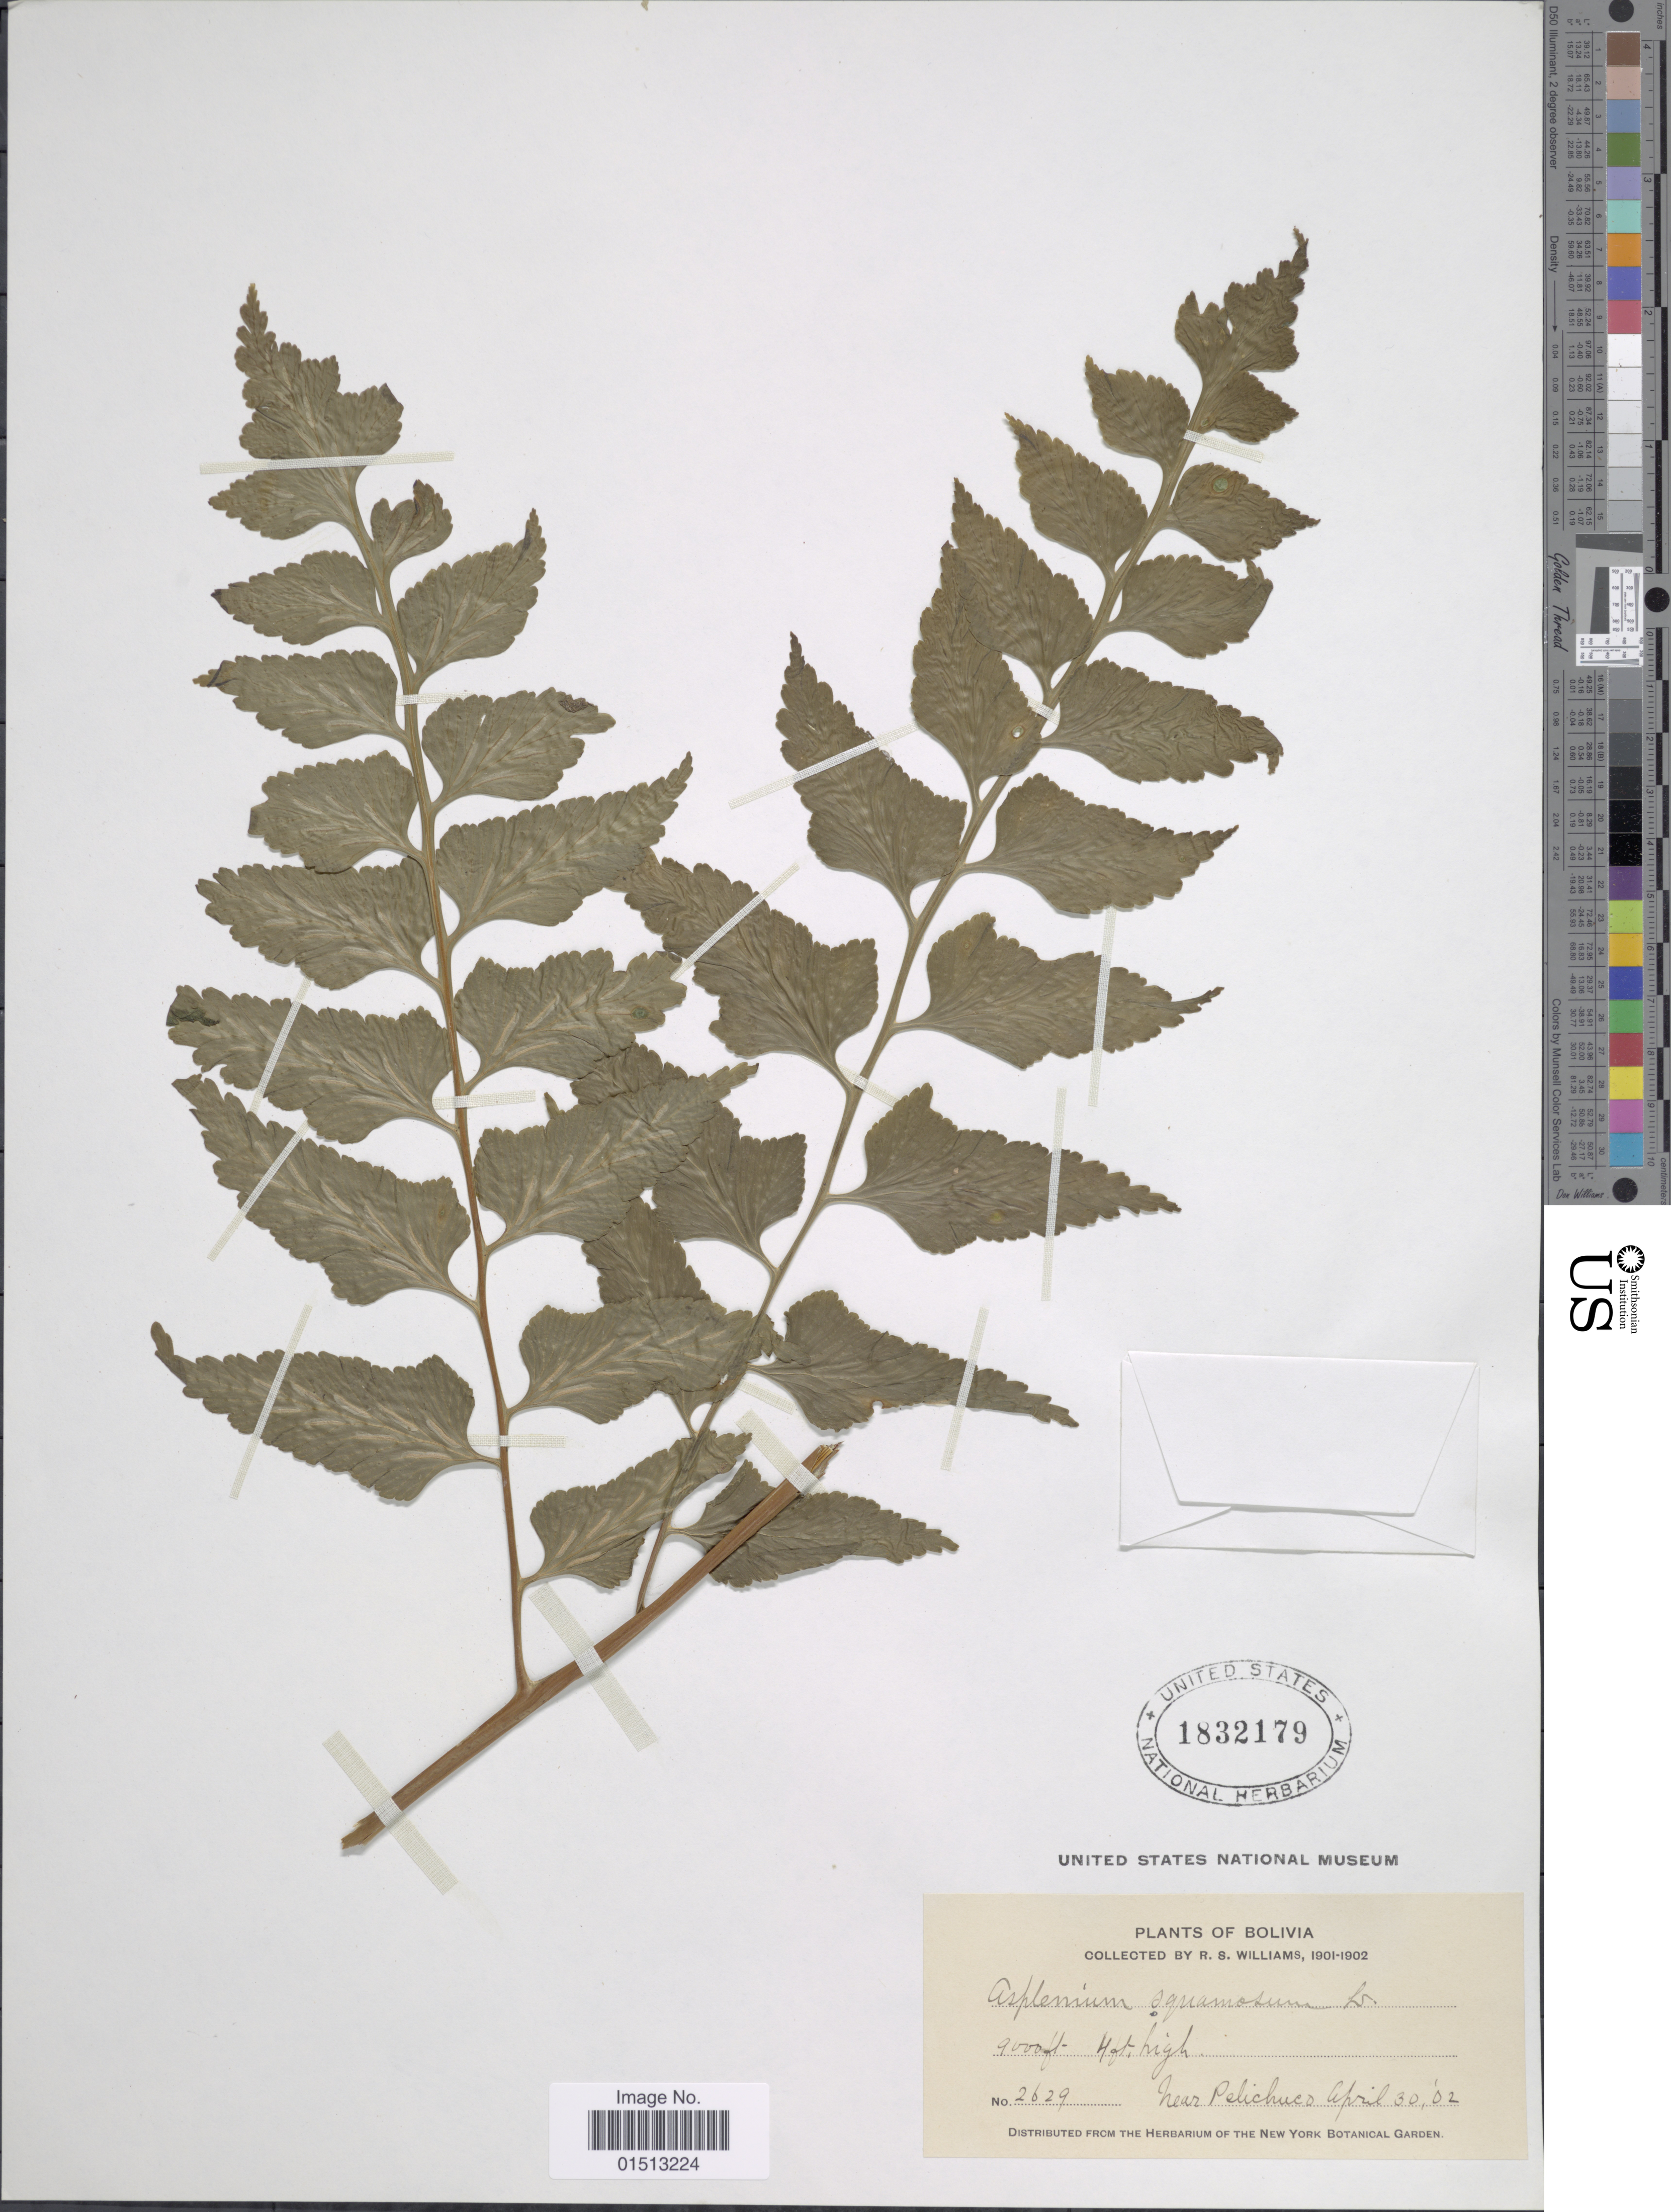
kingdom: Plantae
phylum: Tracheophyta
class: Polypodiopsida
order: Polypodiales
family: Aspleniaceae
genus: Asplenium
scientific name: Asplenium squamosum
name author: L.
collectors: R. S. Williams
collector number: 2629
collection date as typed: April 30, '02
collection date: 1902-04-30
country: Bolivia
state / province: La Paz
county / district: Franz Tamayo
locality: Near Pelechuco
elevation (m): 2743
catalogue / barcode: US 1832179